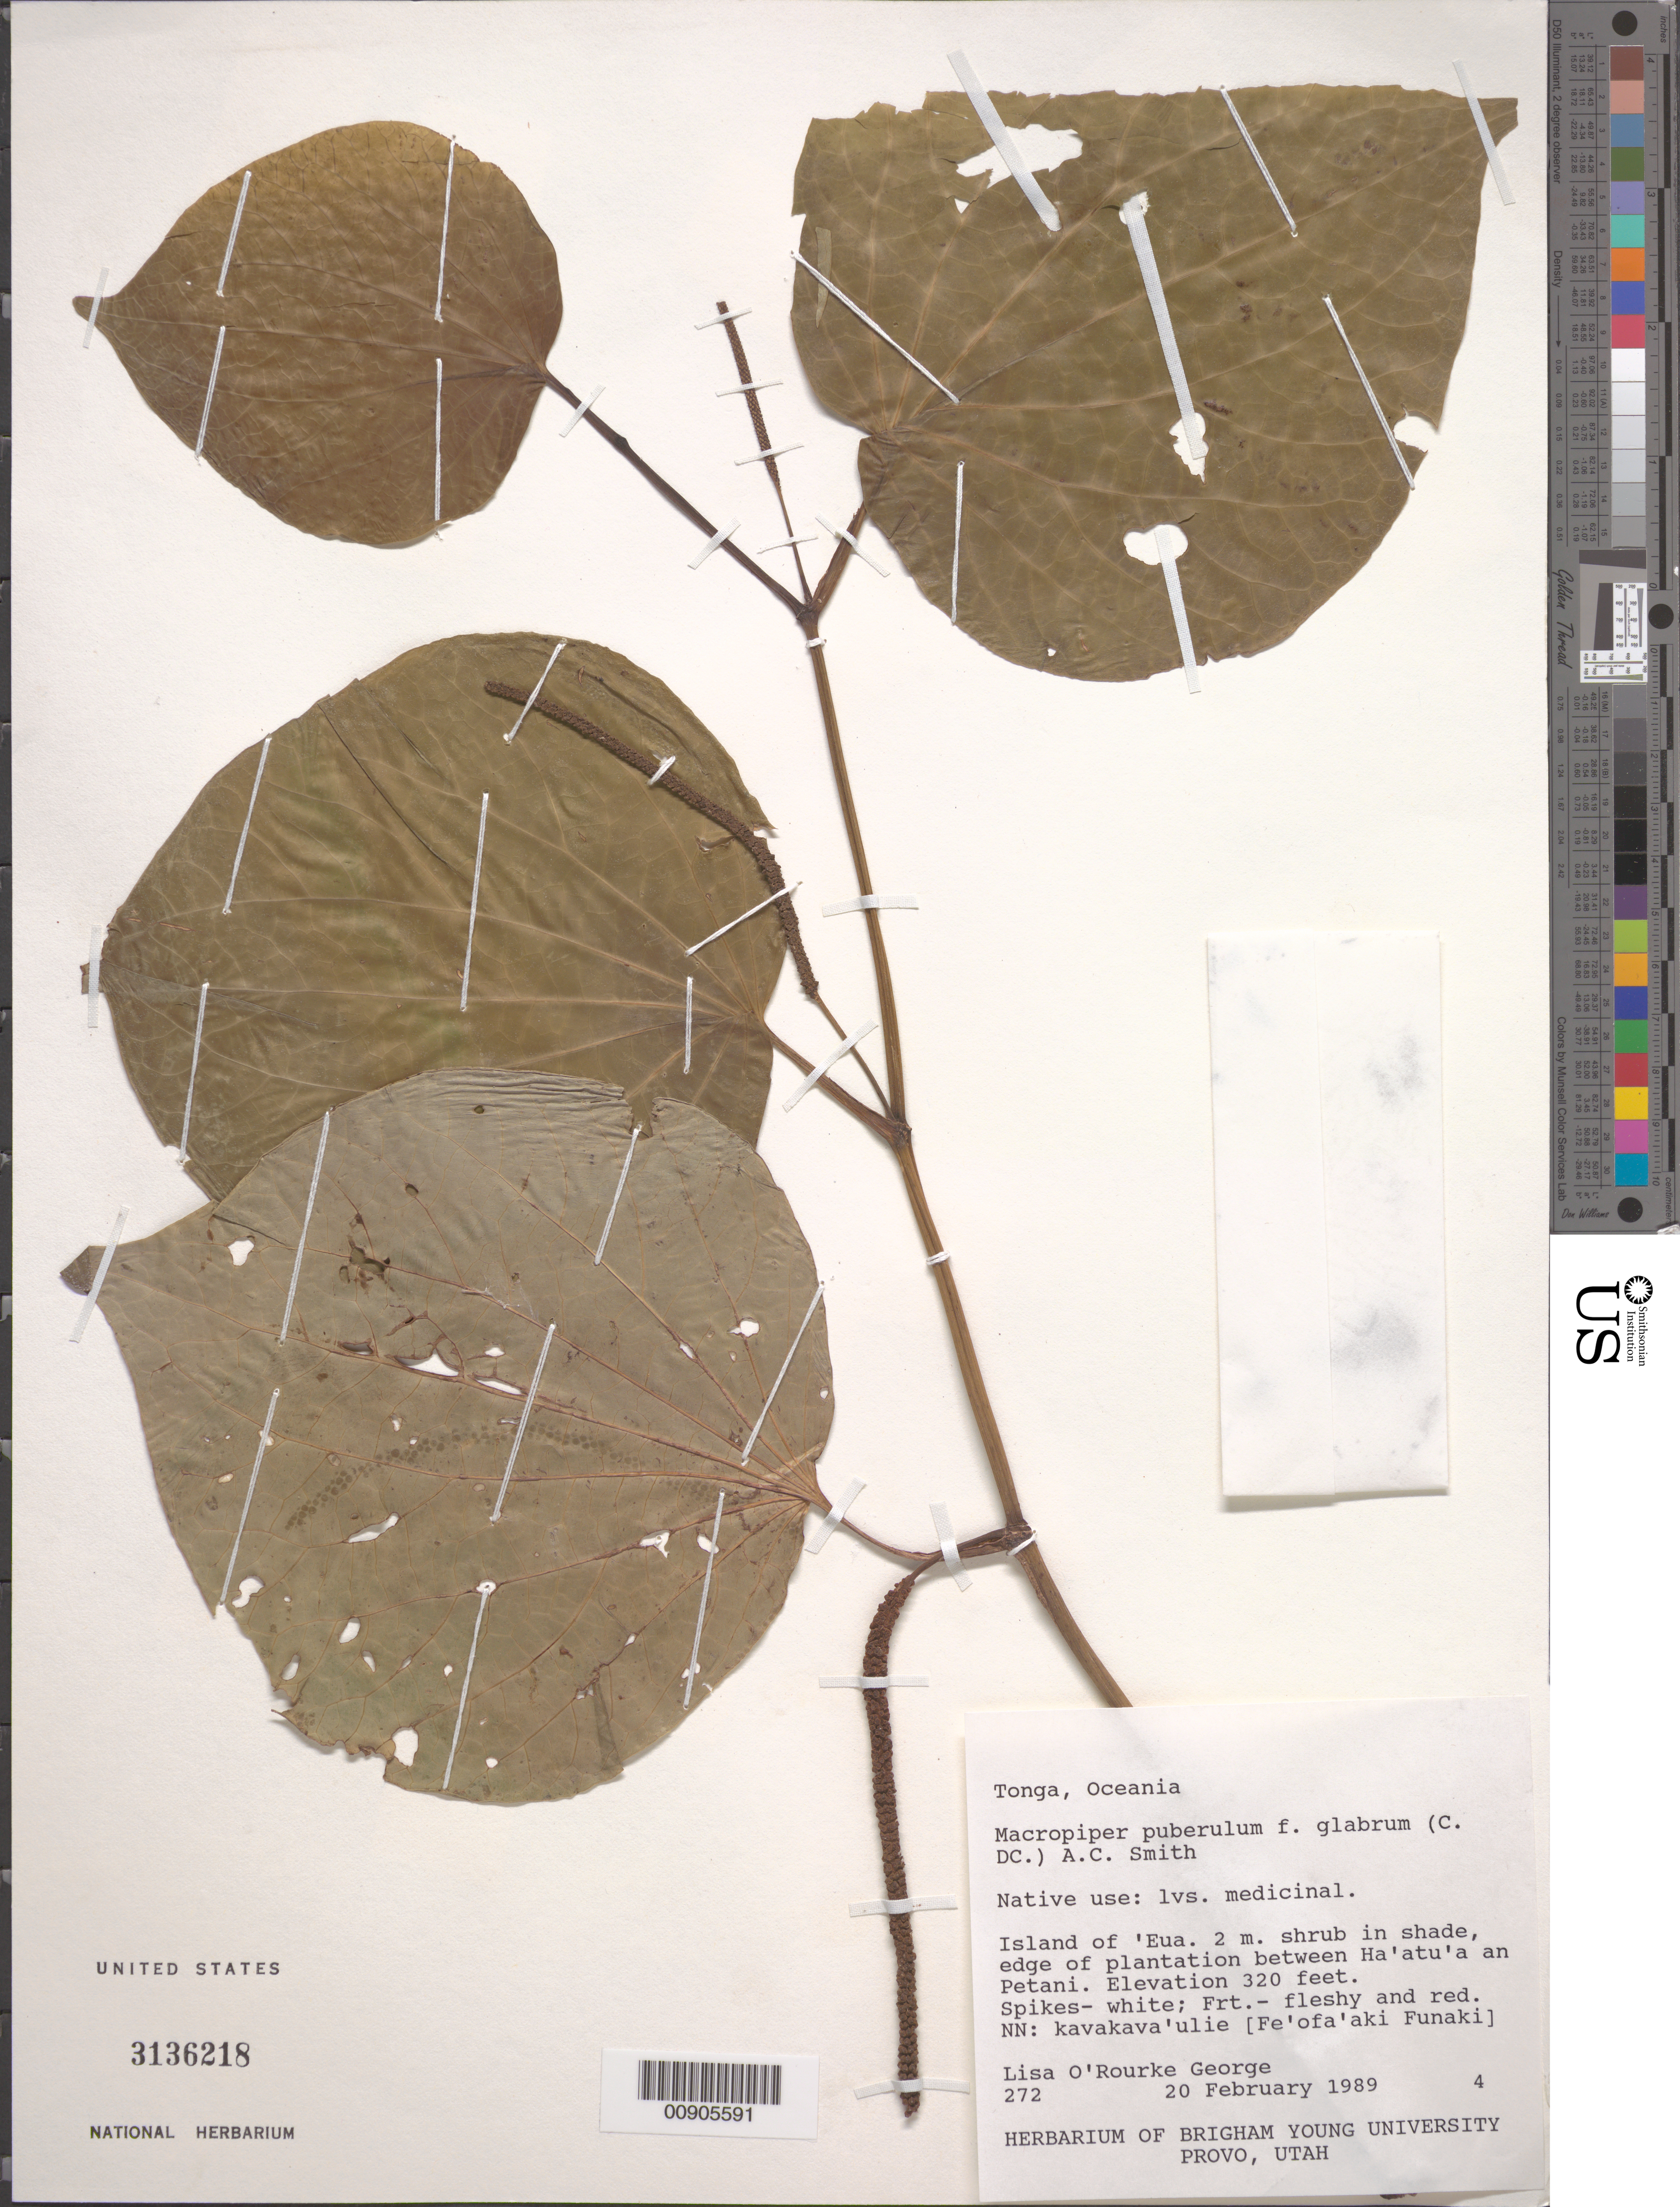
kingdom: Plantae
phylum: Tracheophyta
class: Magnoliopsida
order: Piperales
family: Piperaceae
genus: Piper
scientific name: Piper puberulum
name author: (Benth.) Seem.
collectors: L. George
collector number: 272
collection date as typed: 20 Feb 1989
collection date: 1989-02-20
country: Tonga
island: Eua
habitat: Shrub in shade, edge of plantation.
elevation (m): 320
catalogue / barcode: US 3136218